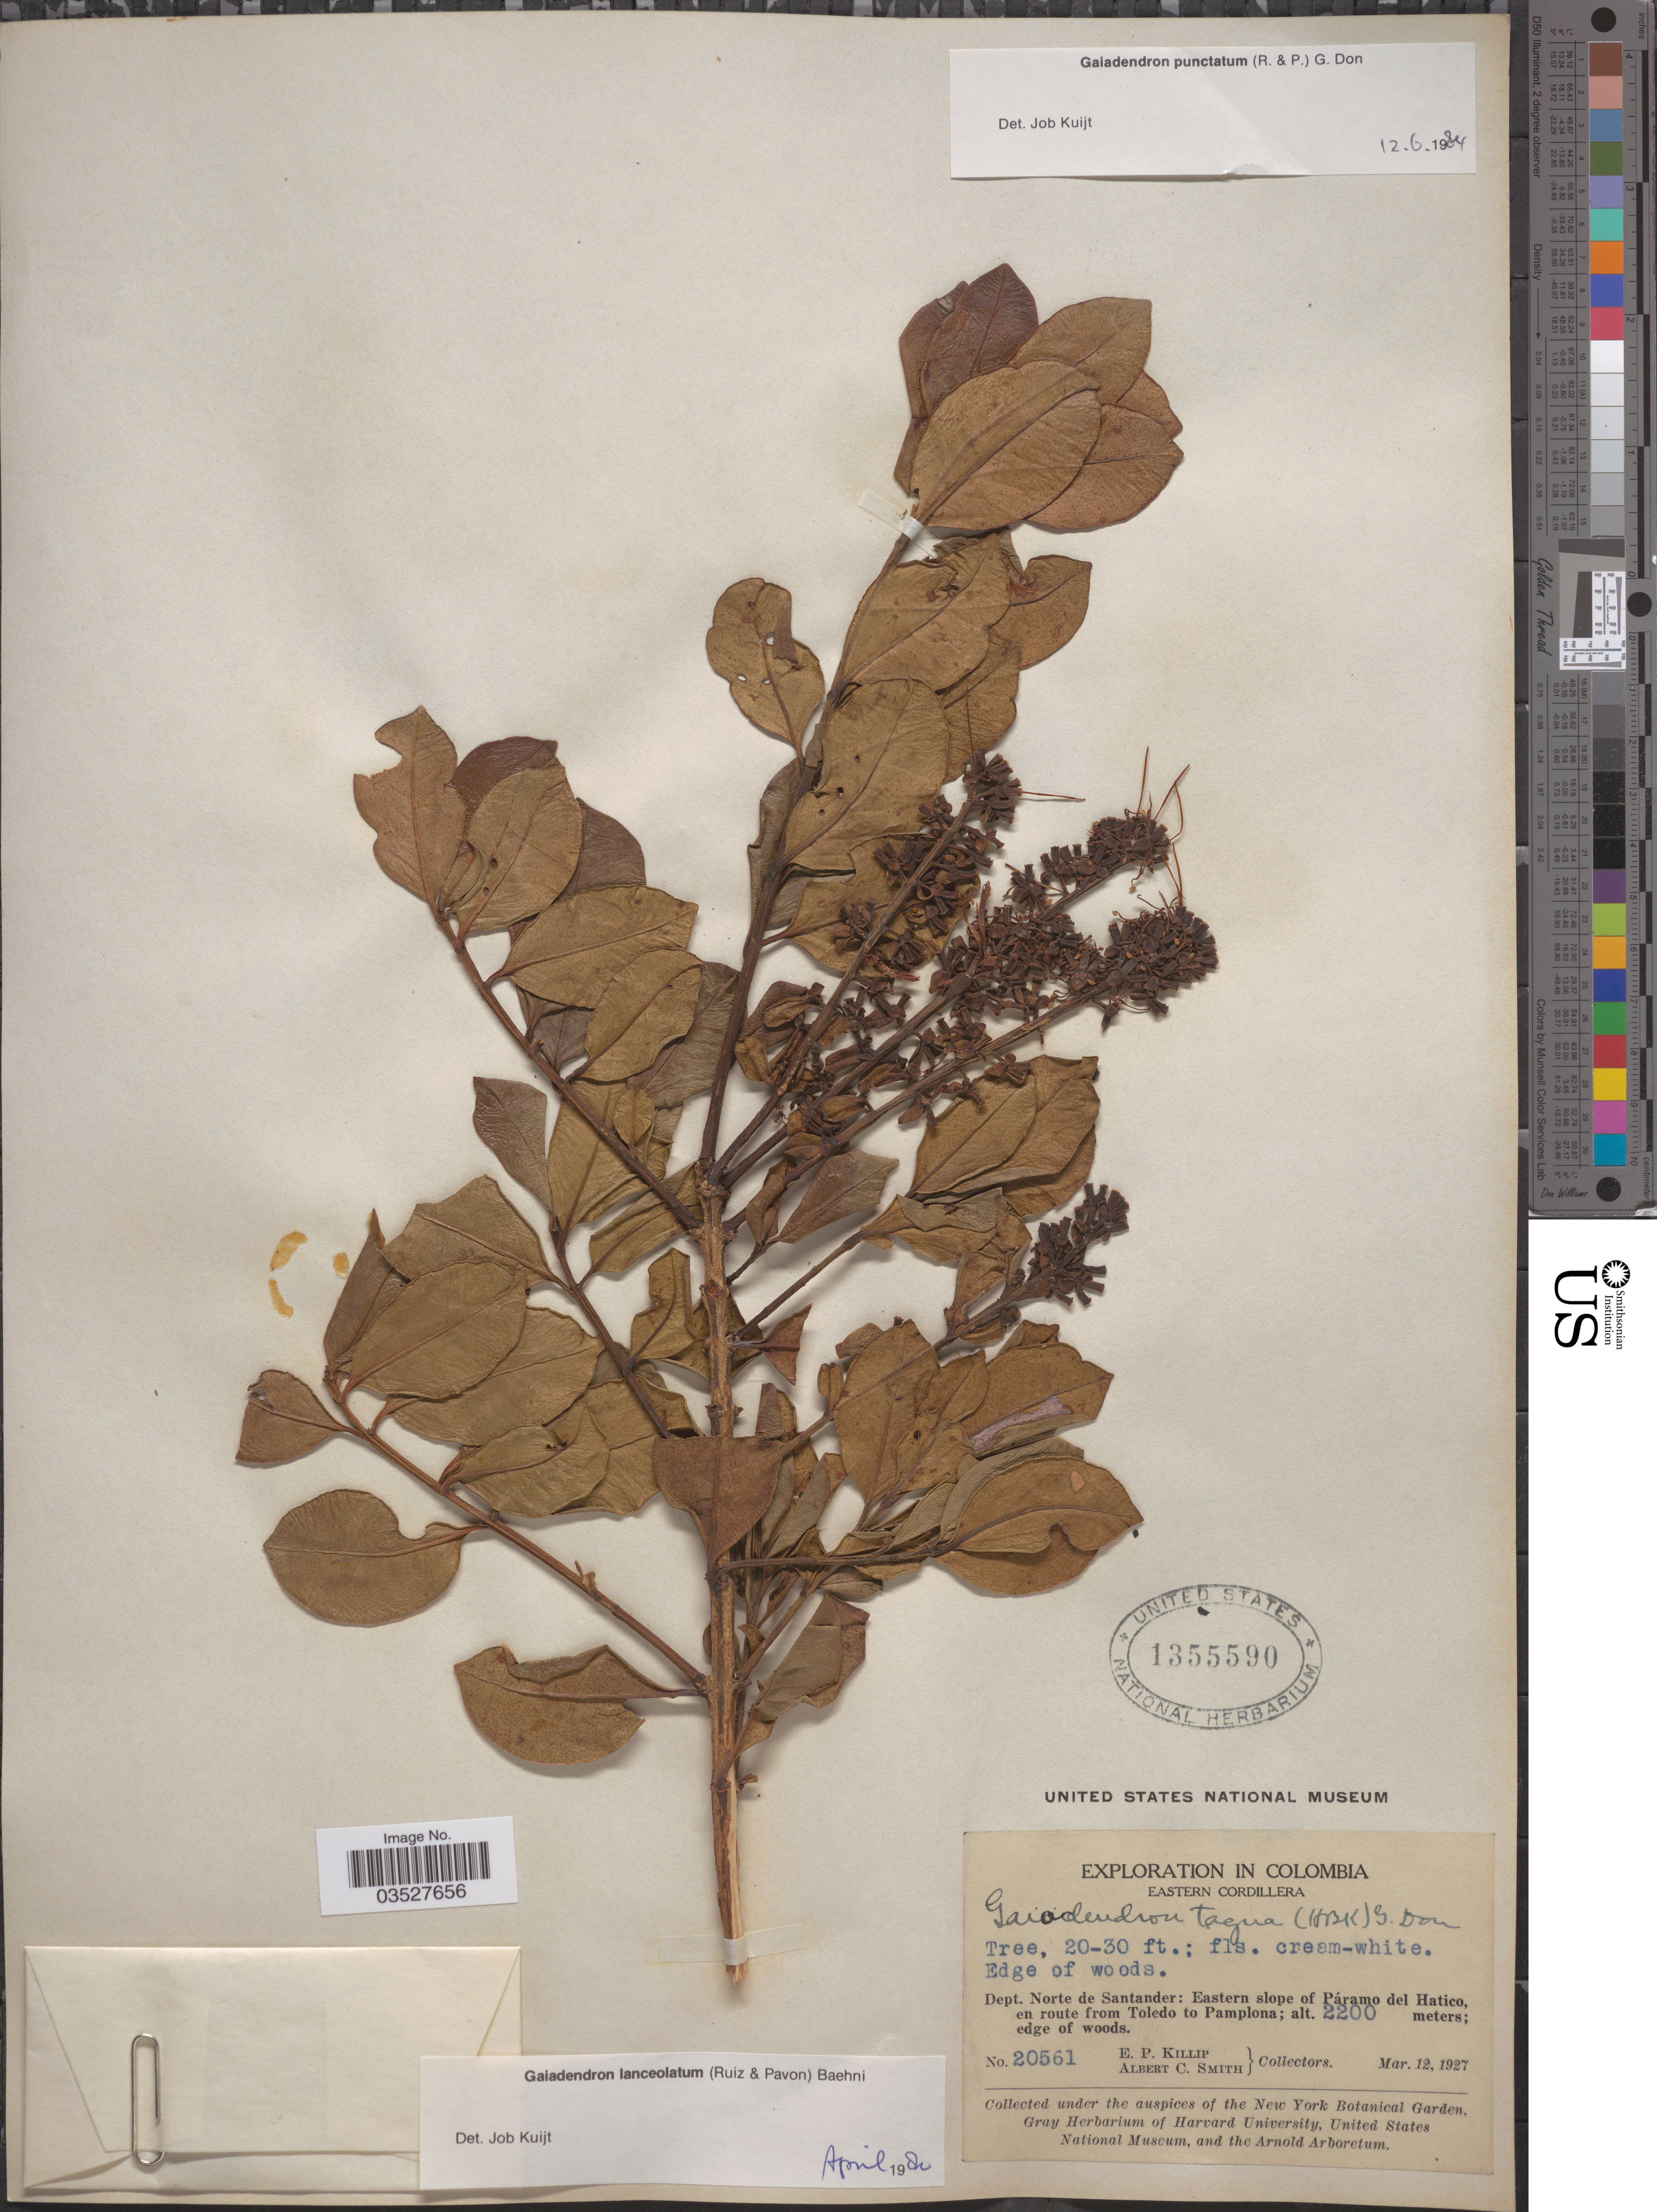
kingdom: Plantae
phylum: Tracheophyta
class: Magnoliopsida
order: Santalales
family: Loranthaceae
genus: Gaiadendron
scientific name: Gaiadendron punctatum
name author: (Ruiz & Pav.) G. Don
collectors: E. P. Killip & A. C. Smith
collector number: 20561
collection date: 1927-03-12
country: Colombia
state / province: Norte de Santander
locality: Eastern Cordillera. Dept. Norte de Santander: Eastern slope of Páramo del Hatico, en route from Toledo to Pamplona.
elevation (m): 2200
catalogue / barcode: US 1355590